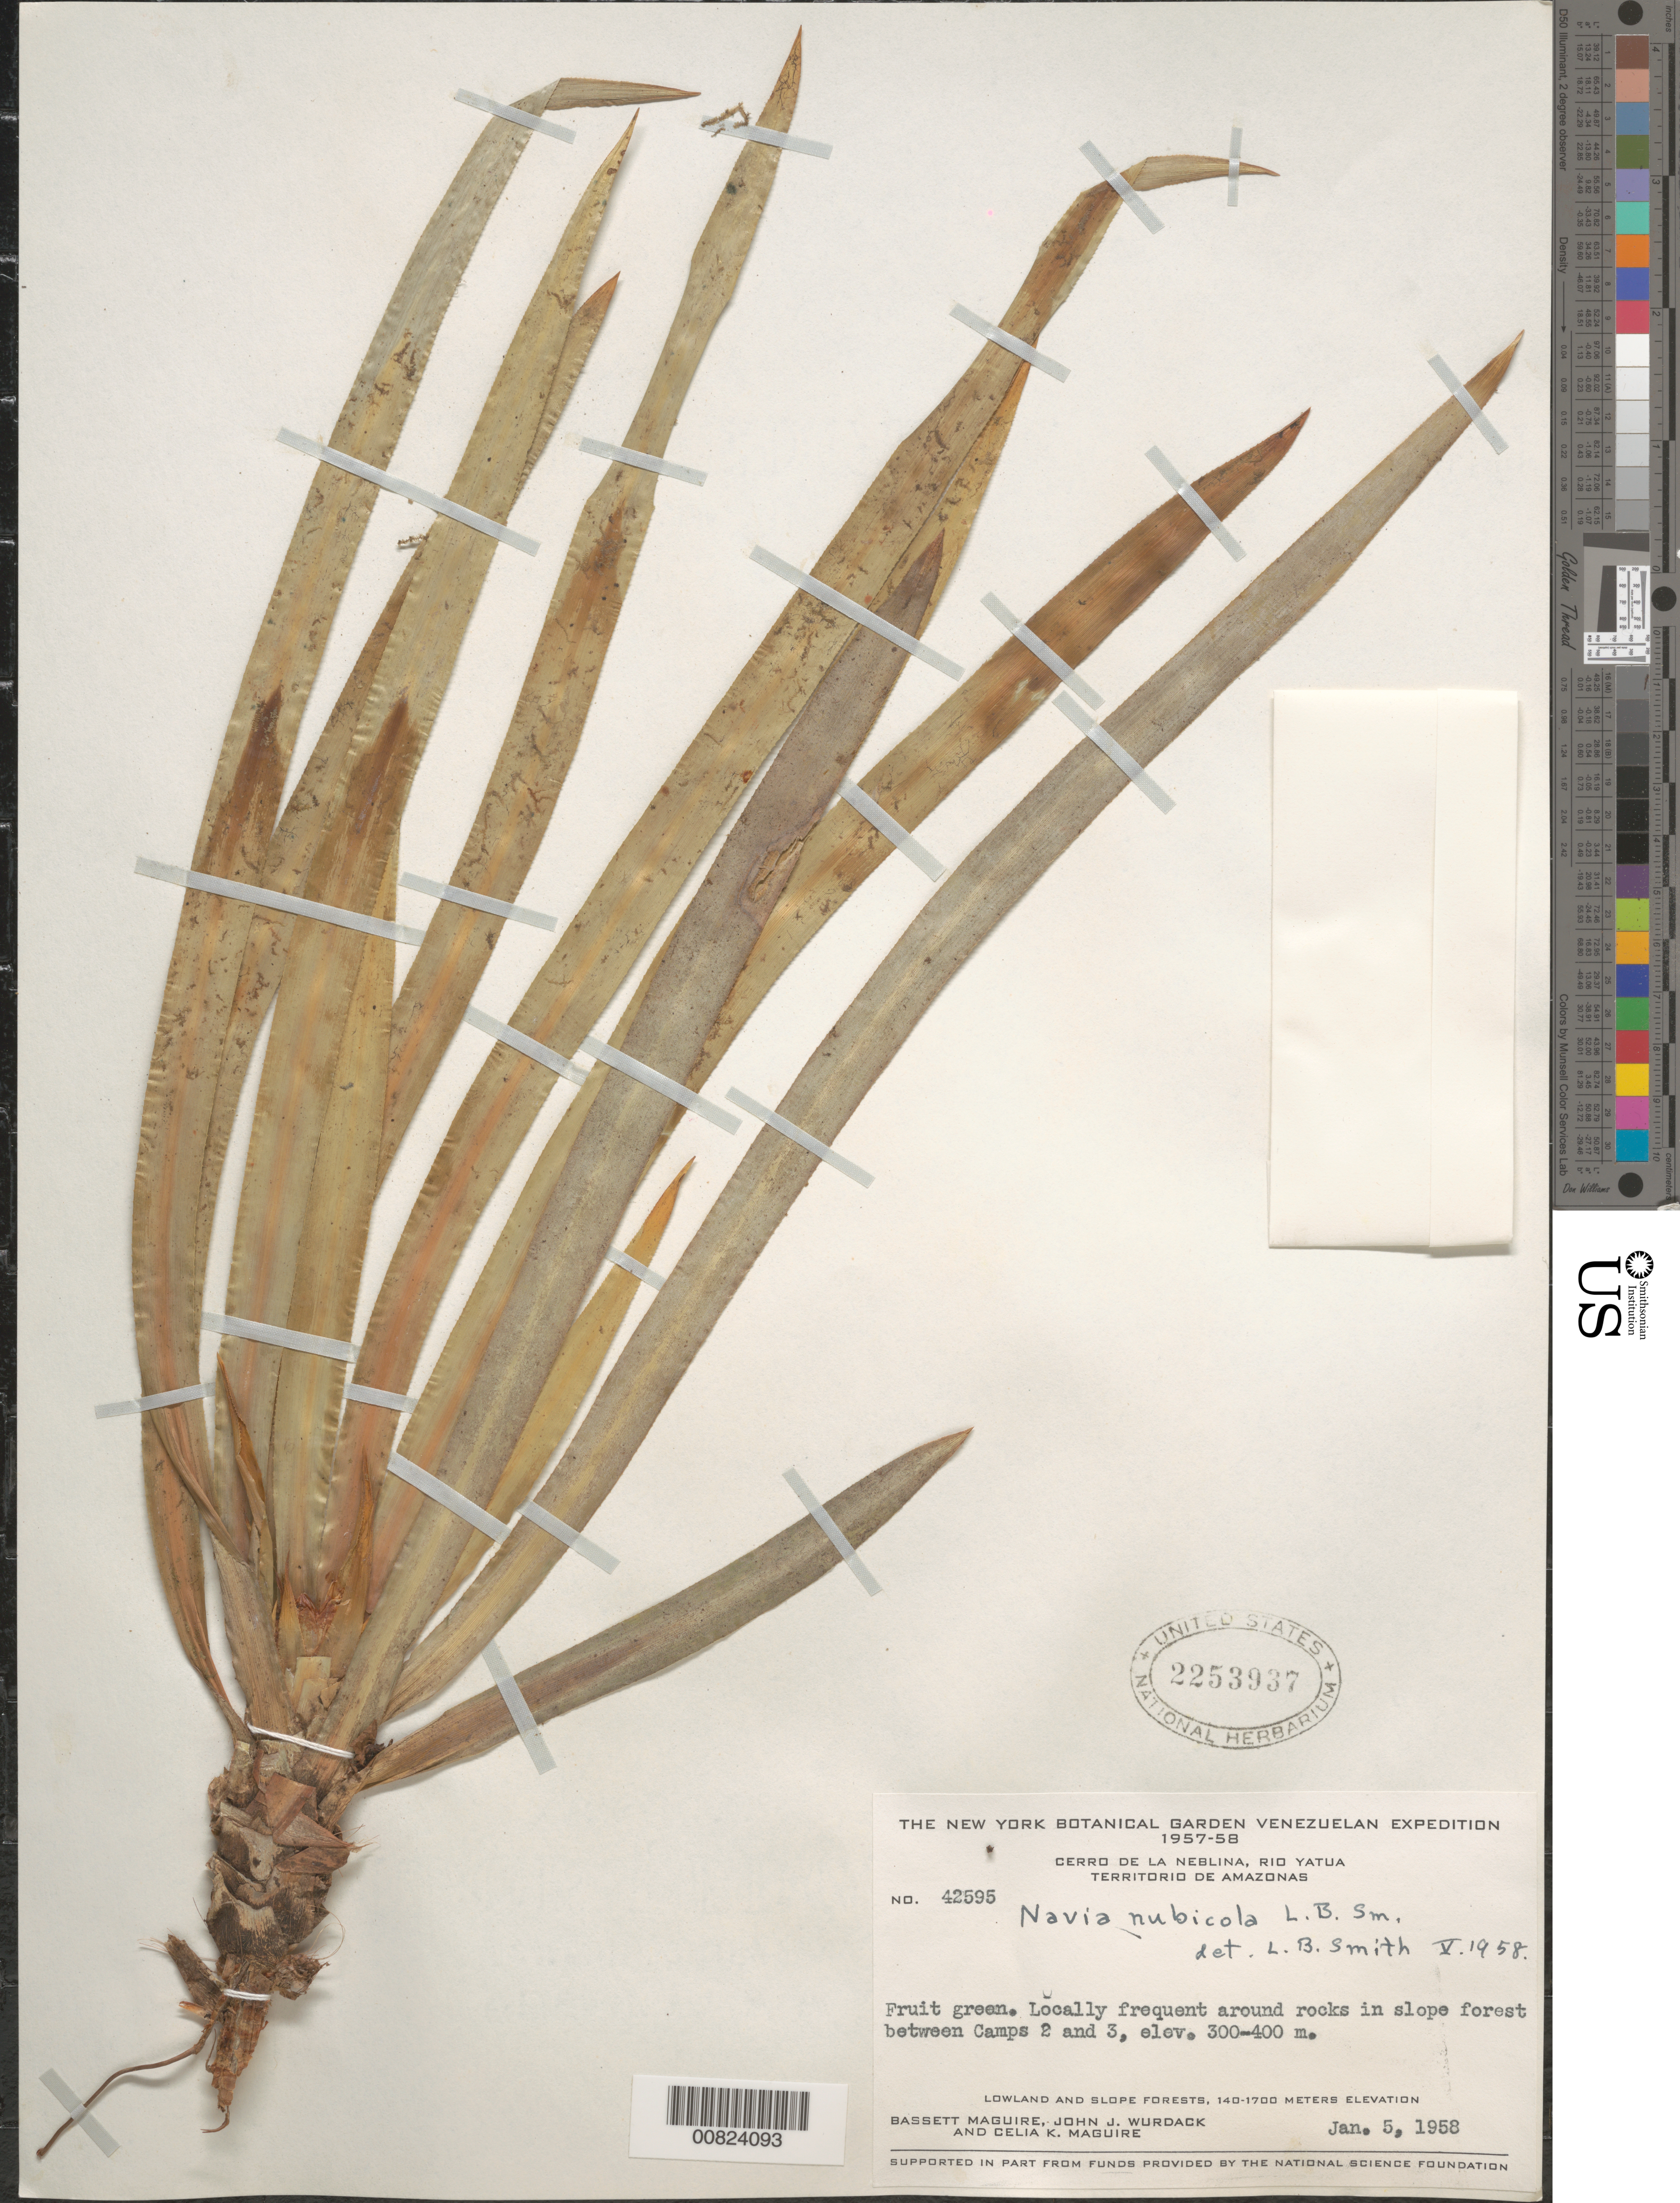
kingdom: Plantae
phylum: Tracheophyta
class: Liliopsida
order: Poales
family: Bromeliaceae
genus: Navia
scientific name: Navia nubicola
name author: L.B. Sm.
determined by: Smith, Lyman B., (US), NMNH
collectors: B. Maguire, J. J. Wurdack & C. K. Maguire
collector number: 42595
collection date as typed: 5-Jan-58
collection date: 1958-01-05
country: Venezuela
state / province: Amazonas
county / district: Río Negro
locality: Cerro de la Neblina, Río Yatua, forest between base camp 2 and camp 3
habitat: Lowland and slope forests; around rocks in slope forest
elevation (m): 300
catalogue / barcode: US 2253937